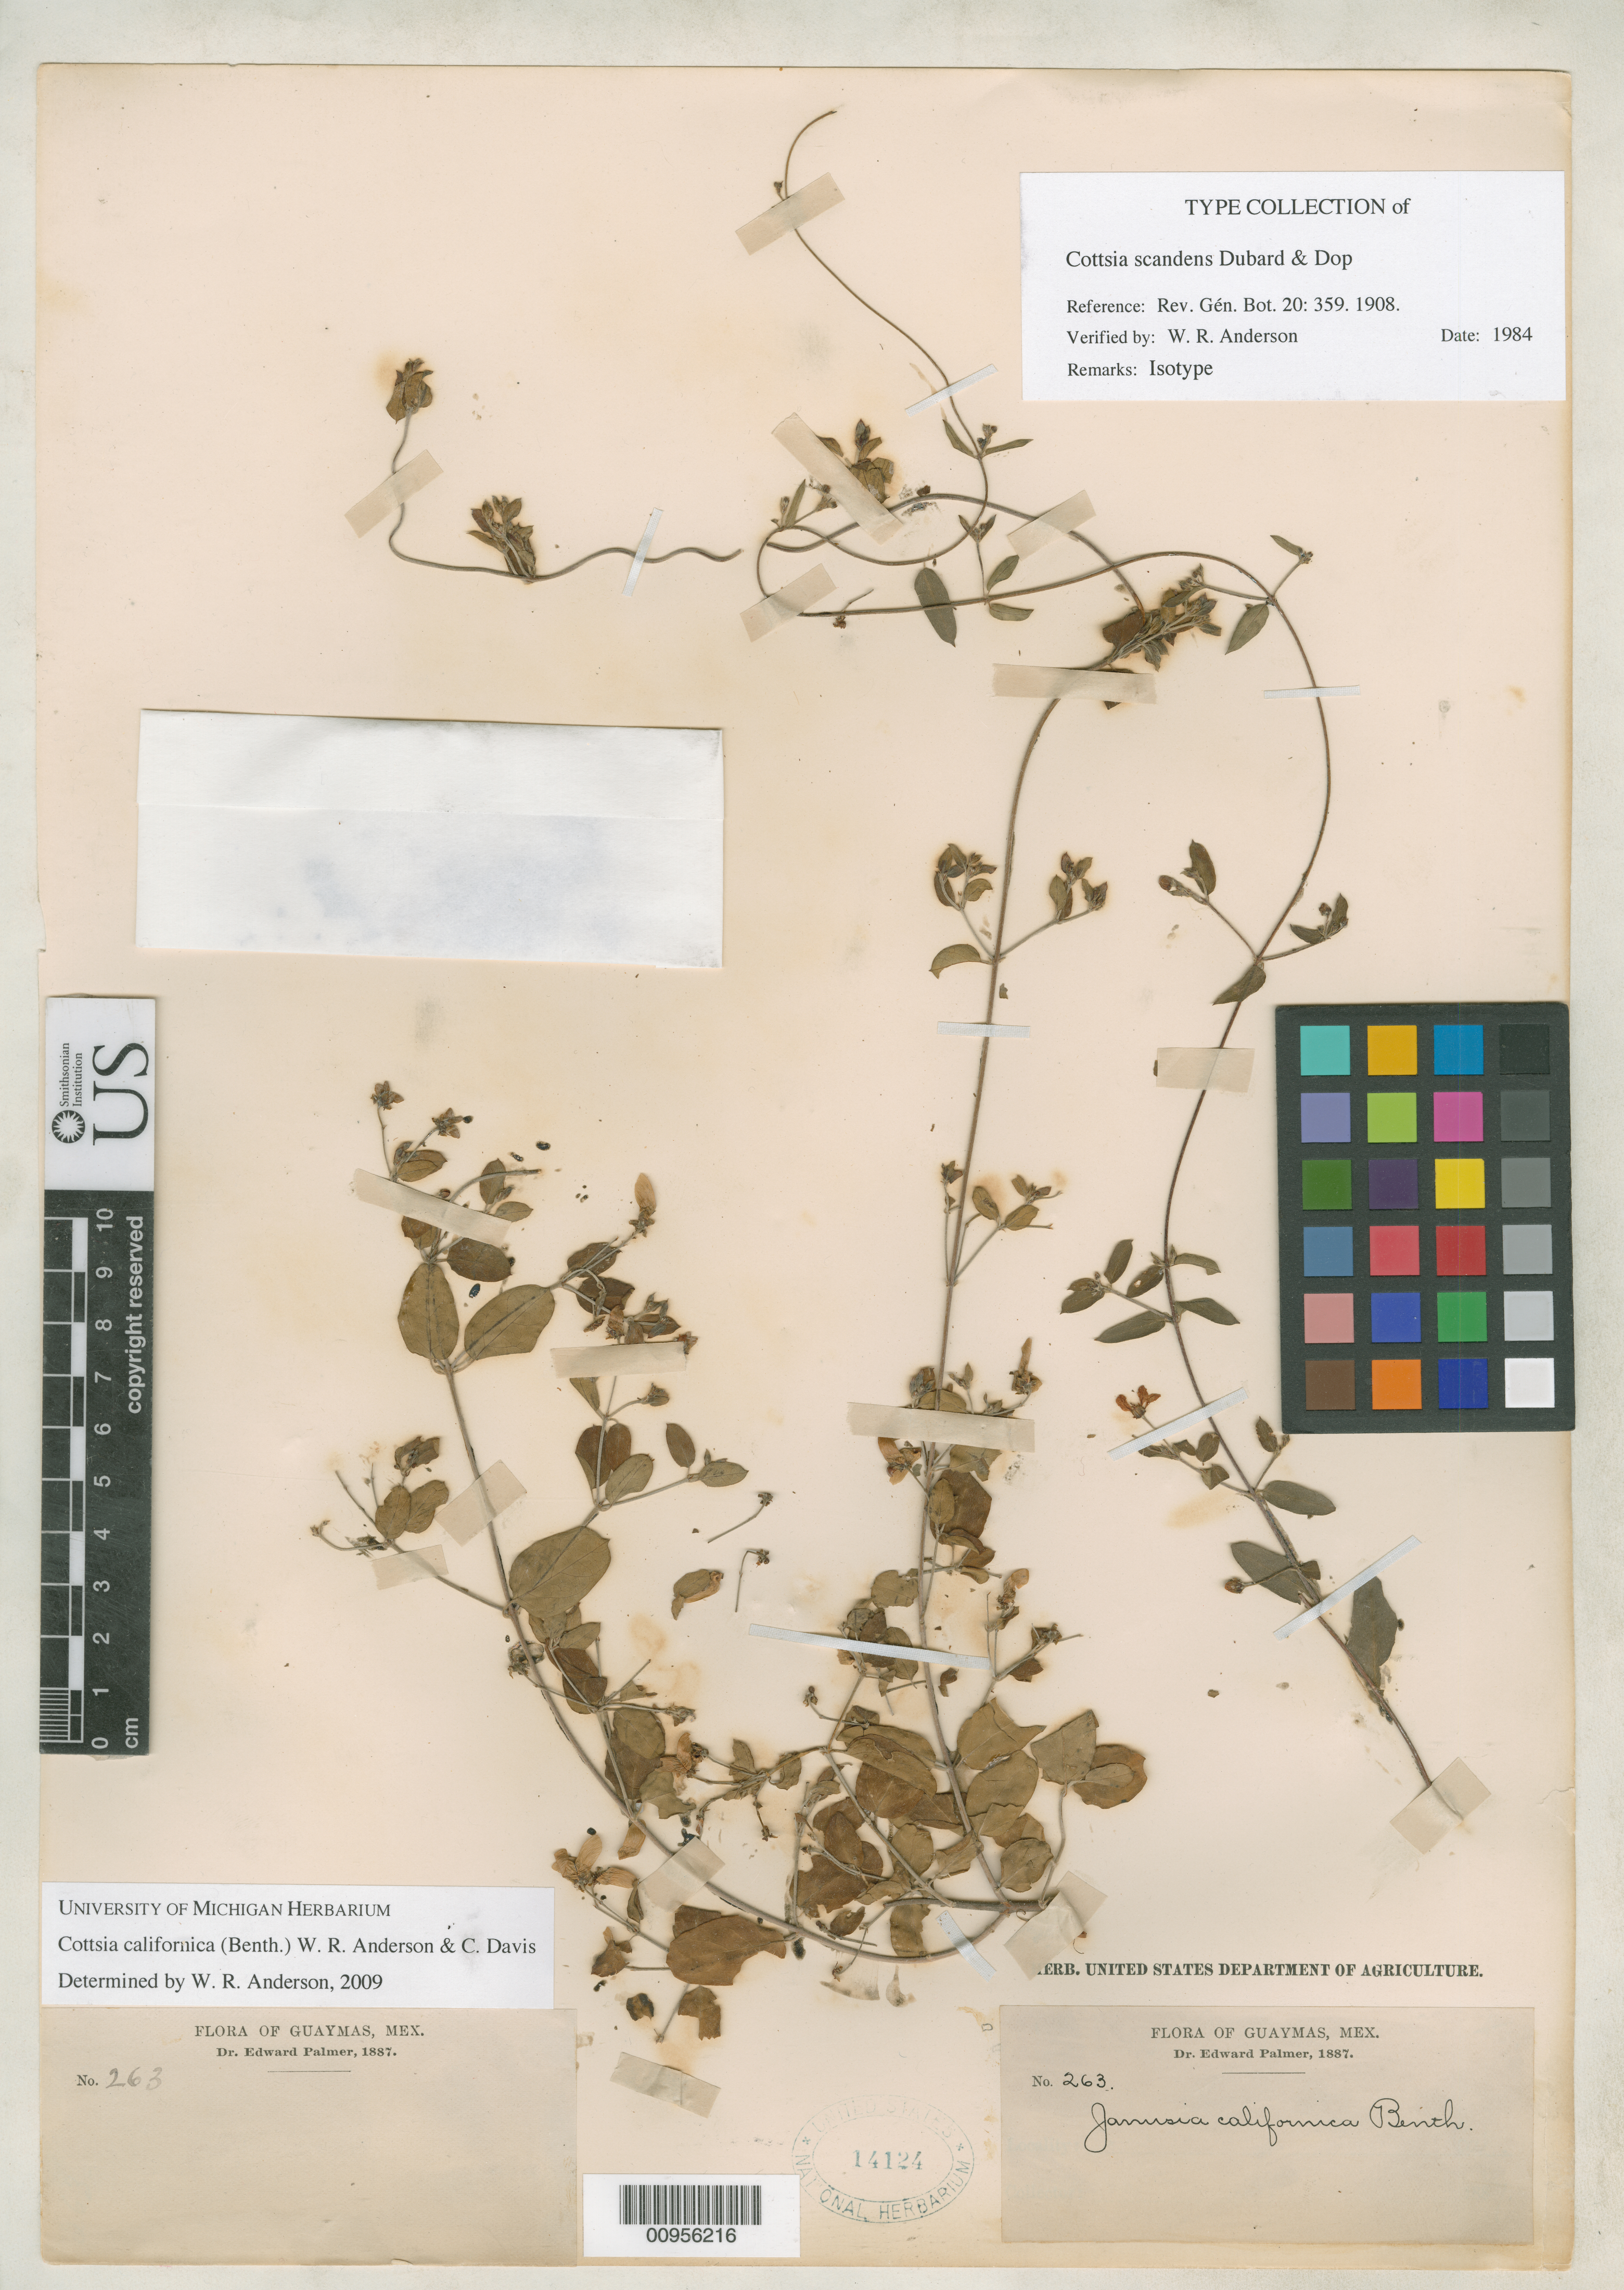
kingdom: Plantae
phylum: Tracheophyta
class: Magnoliopsida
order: Malpighiales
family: Malpighiaceae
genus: Cottsia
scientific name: Cottsia scandens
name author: Dubard & Dop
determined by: Anderson, W. R., (MICH), University of Michigan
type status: Isotype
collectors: E. Palmer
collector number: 263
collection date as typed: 1887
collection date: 1887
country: Mexico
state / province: Sonora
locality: Guaymas.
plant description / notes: Type erroneously cited in protologue as Scott Elliot 263 from Madagascar, apparently a mislabeled duplicate of Palmer 263; see Anderson & Davis 2009 (Contr. Univ. Mich. Herb. 25: 158, 161).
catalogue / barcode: US 14124